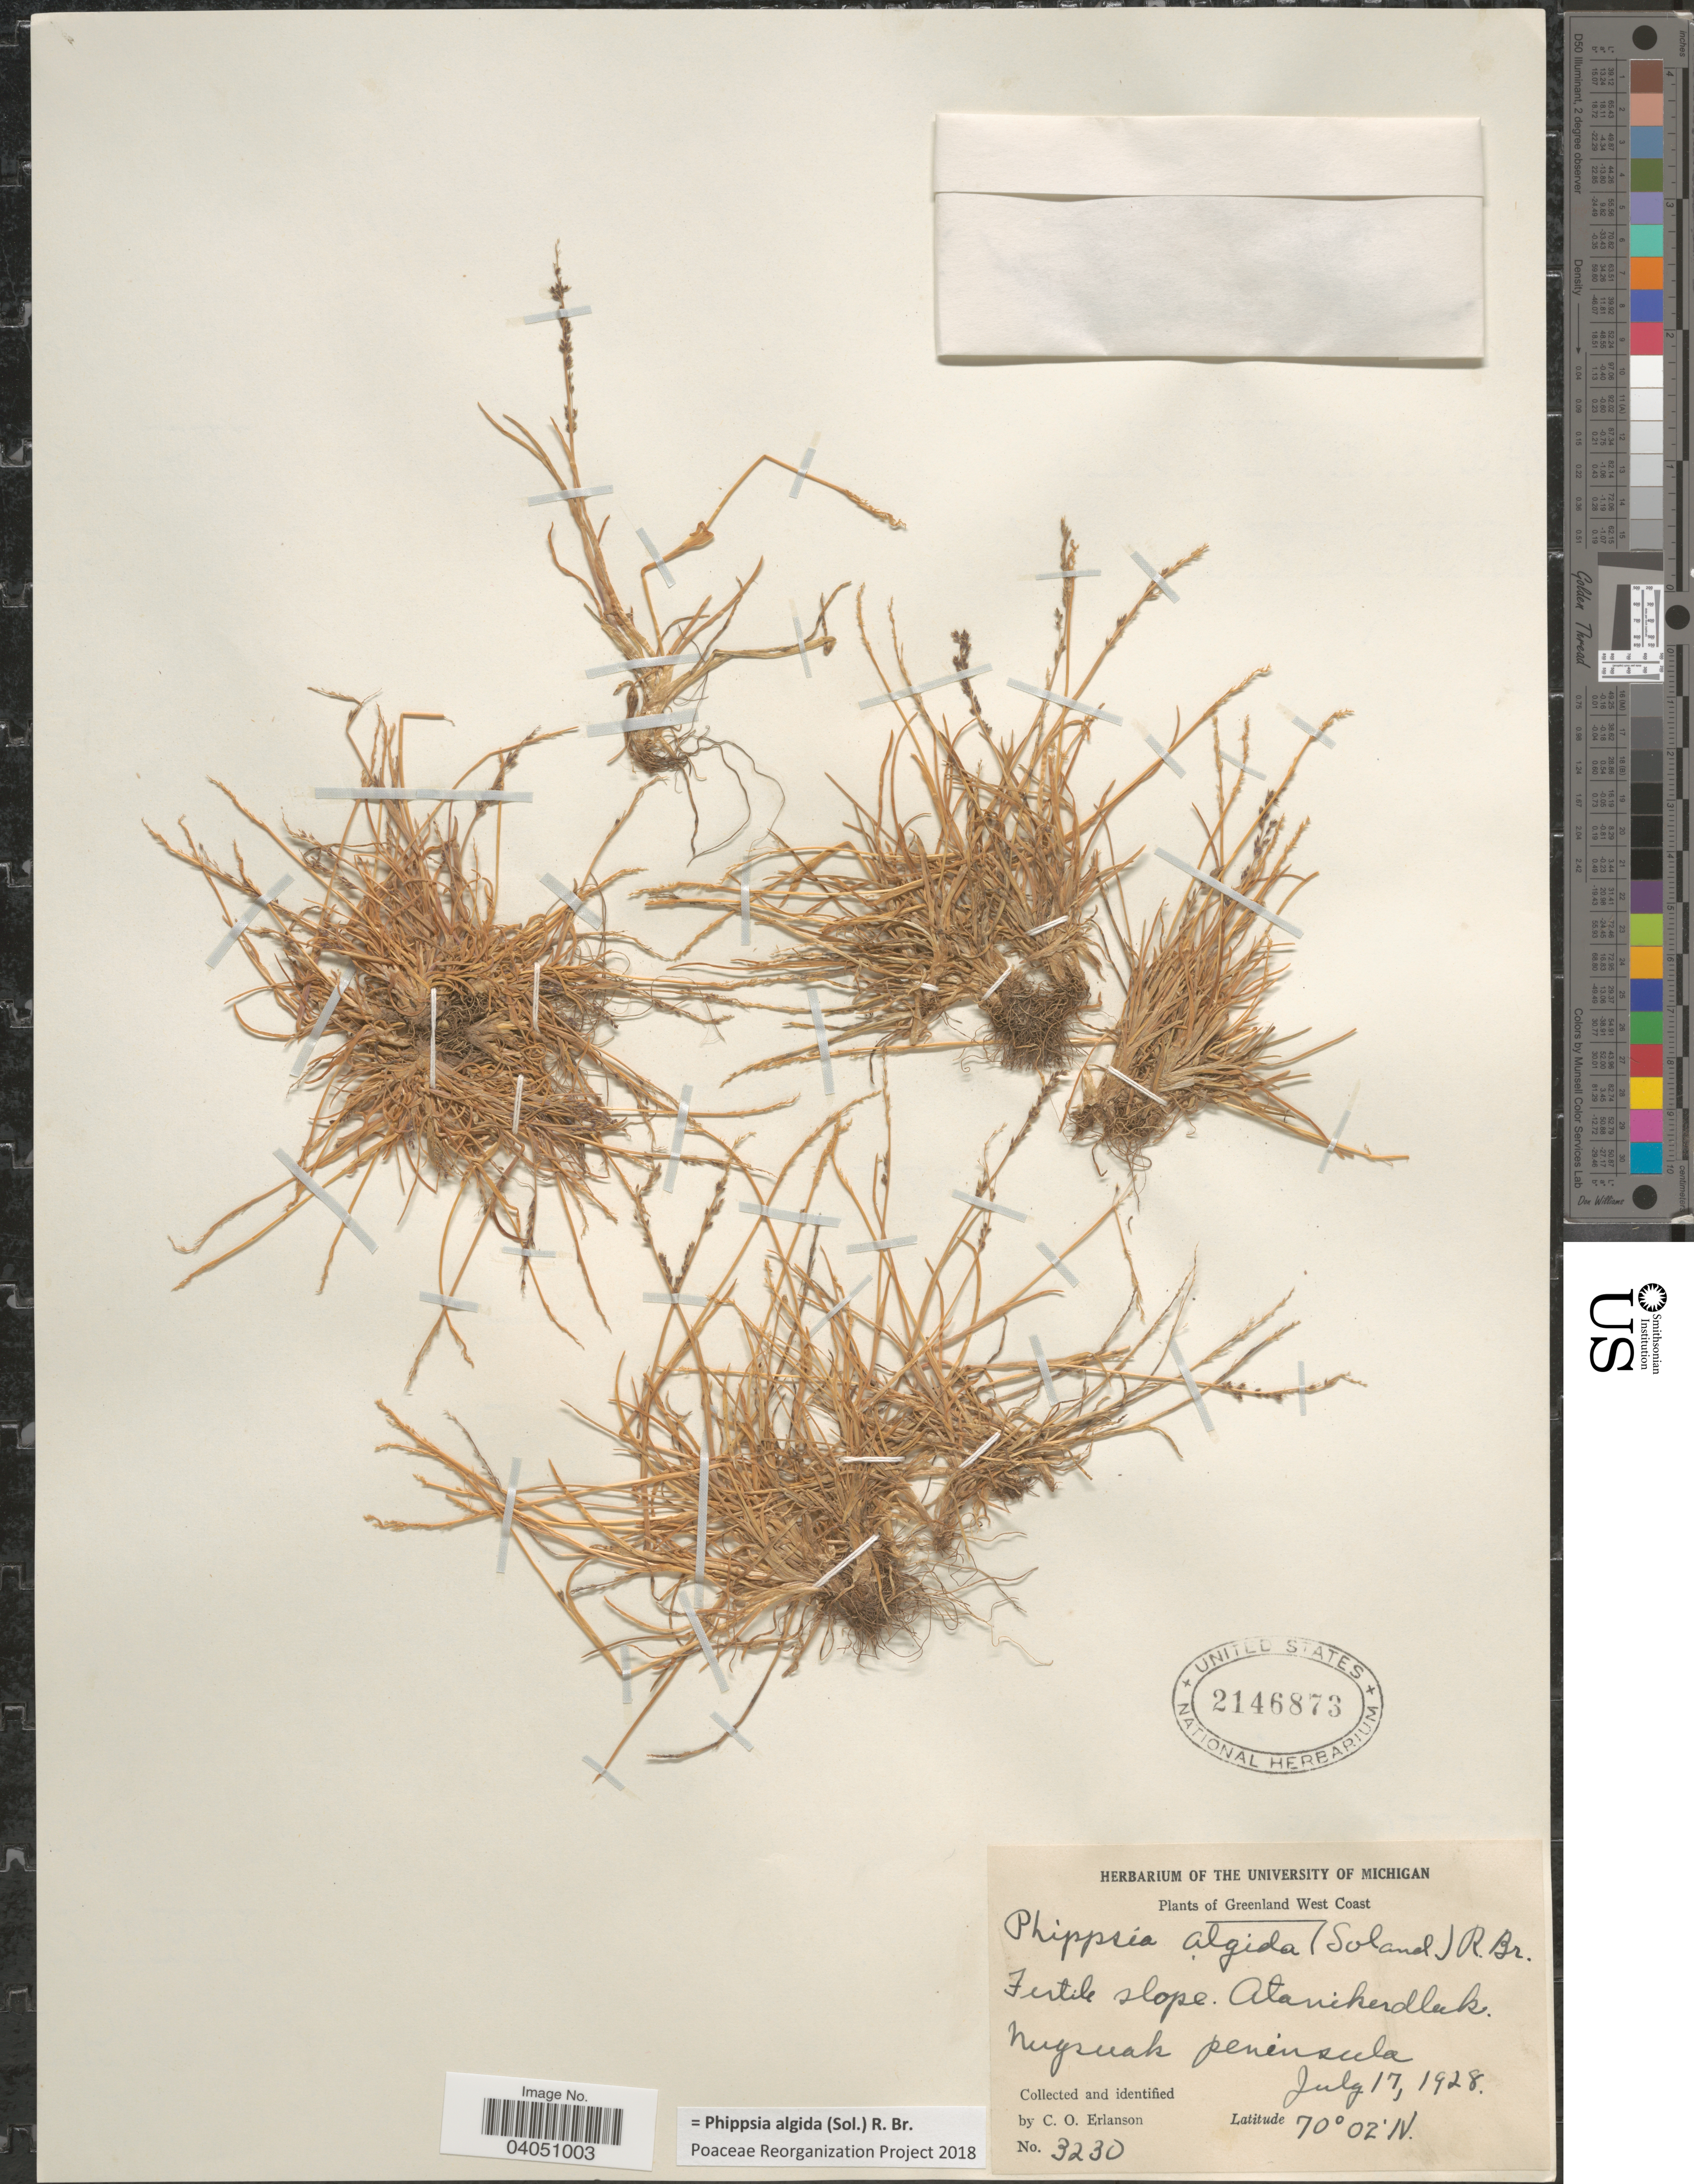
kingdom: Plantae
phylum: Tracheophyta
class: Liliopsida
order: Poales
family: Poaceae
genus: Phippsia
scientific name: Phippsia algida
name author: (Sol.) R. Br.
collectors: C. O. Erlanson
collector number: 3230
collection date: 1928-07-17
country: Greenland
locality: West Coast. Atanikerdluk. Nugsuak peninsula.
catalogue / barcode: US 2146873